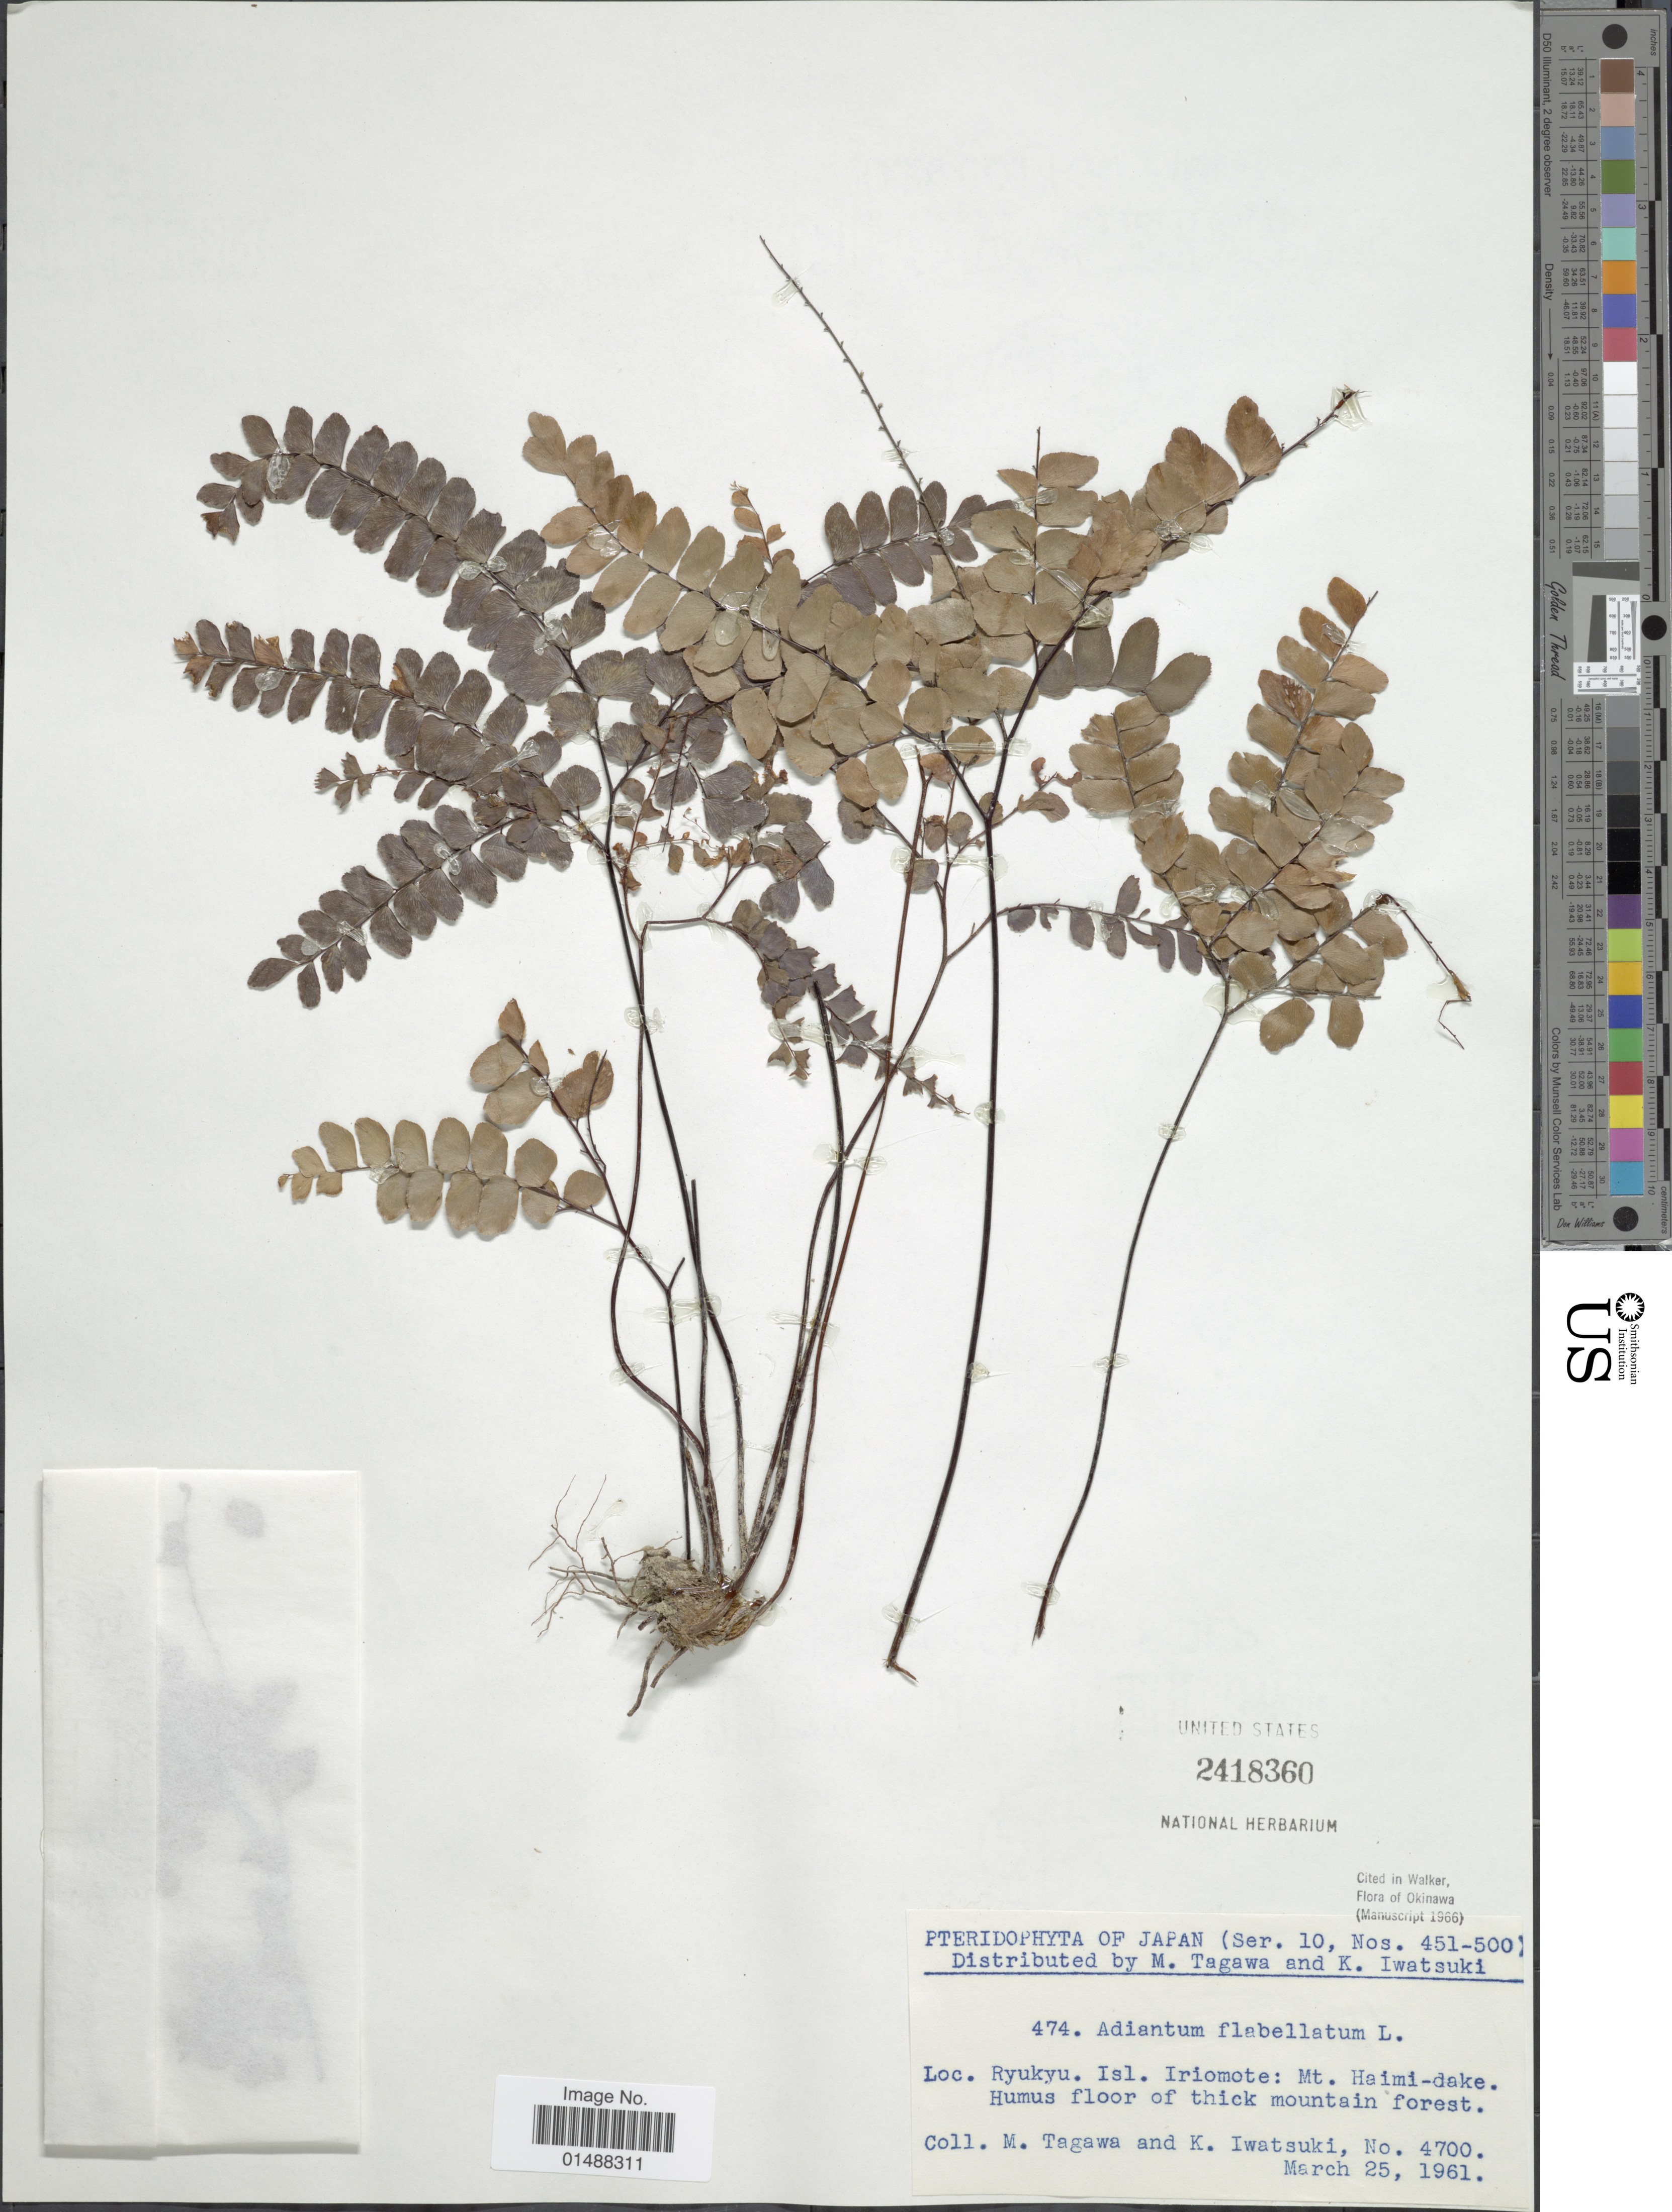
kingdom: Plantae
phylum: Tracheophyta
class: Polypodiopsida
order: Polypodiales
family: Pteridaceae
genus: Adiantum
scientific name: Adiantum flabellulatum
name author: L.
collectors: M. Tagawa & K. Iwatsuki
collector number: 4700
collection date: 1961-03-25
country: Japan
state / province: Okinawa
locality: Ryukyu. Isl. Iriomote: Mt. Haimi-dake.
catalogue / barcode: US 2418360